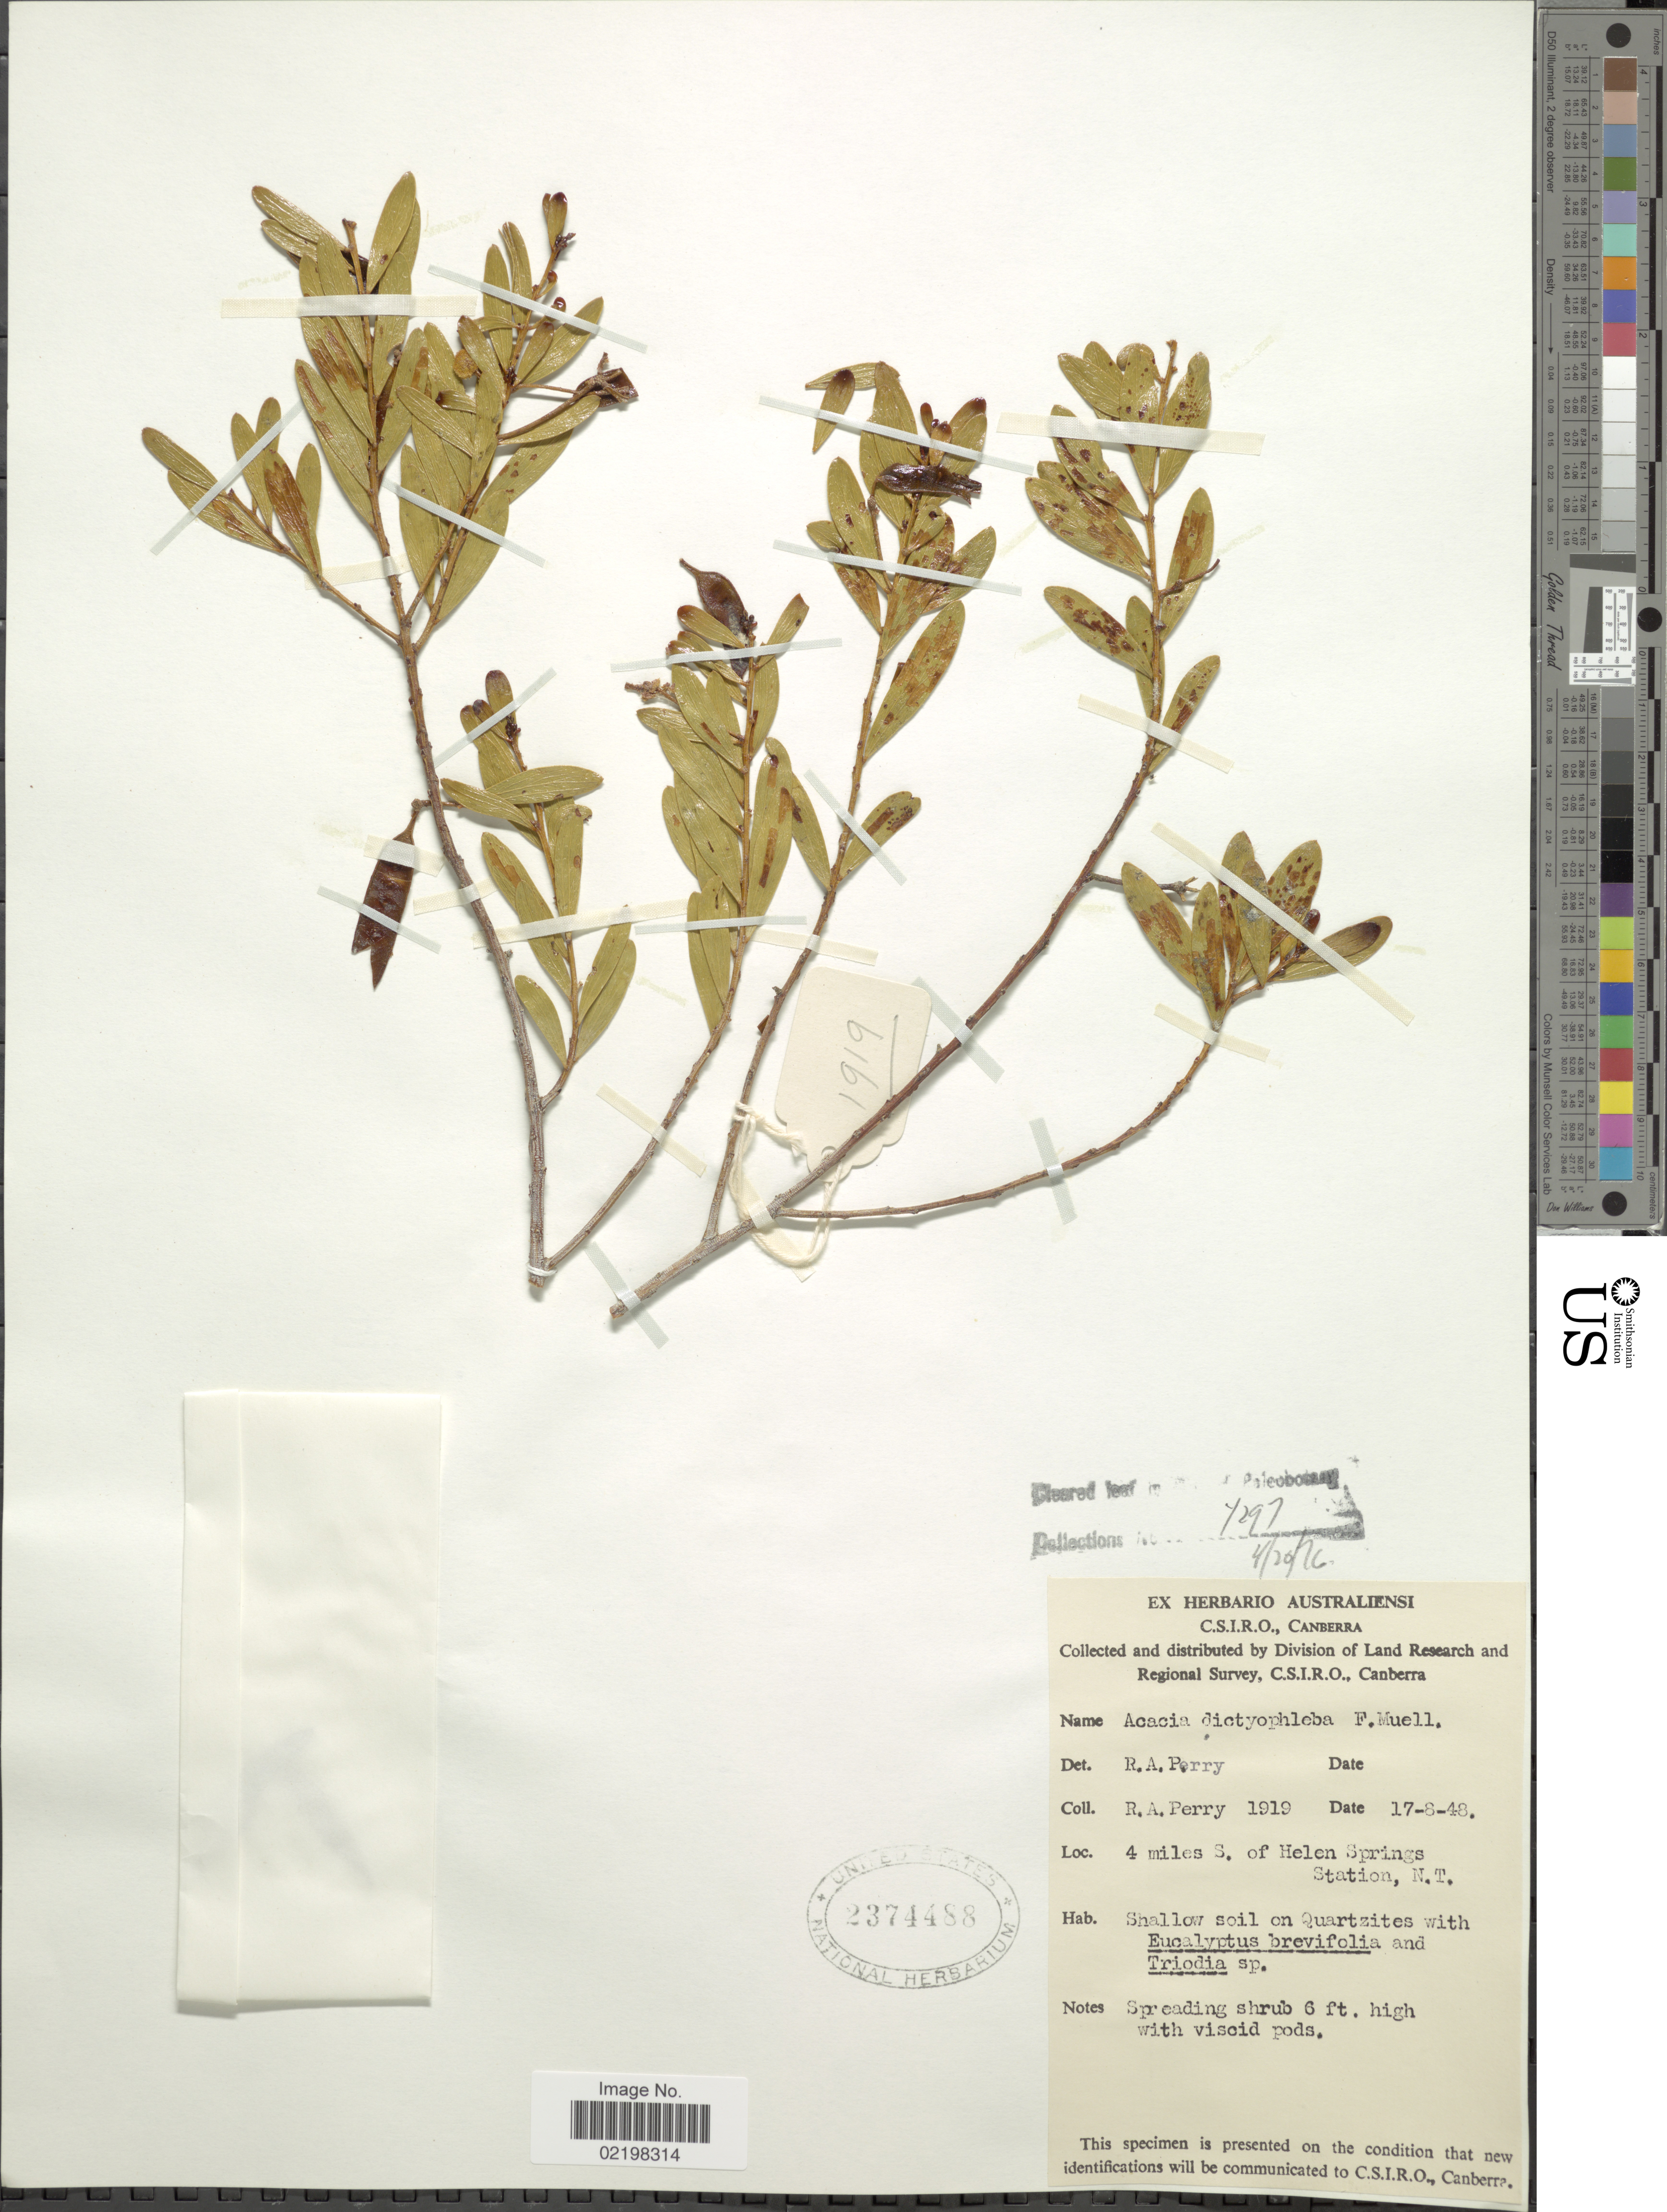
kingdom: Plantae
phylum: Tracheophyta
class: Magnoliopsida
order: Fabales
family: Fabaceae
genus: Acacia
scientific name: Acacia dictyophleba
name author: F. Muell.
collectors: Perry, R. A.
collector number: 1919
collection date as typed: Transcribed d/m/y: 17/8/48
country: Australia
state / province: Northern Territory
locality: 4 miles s. of Helen Springs Station, N. T.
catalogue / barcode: US 2374488